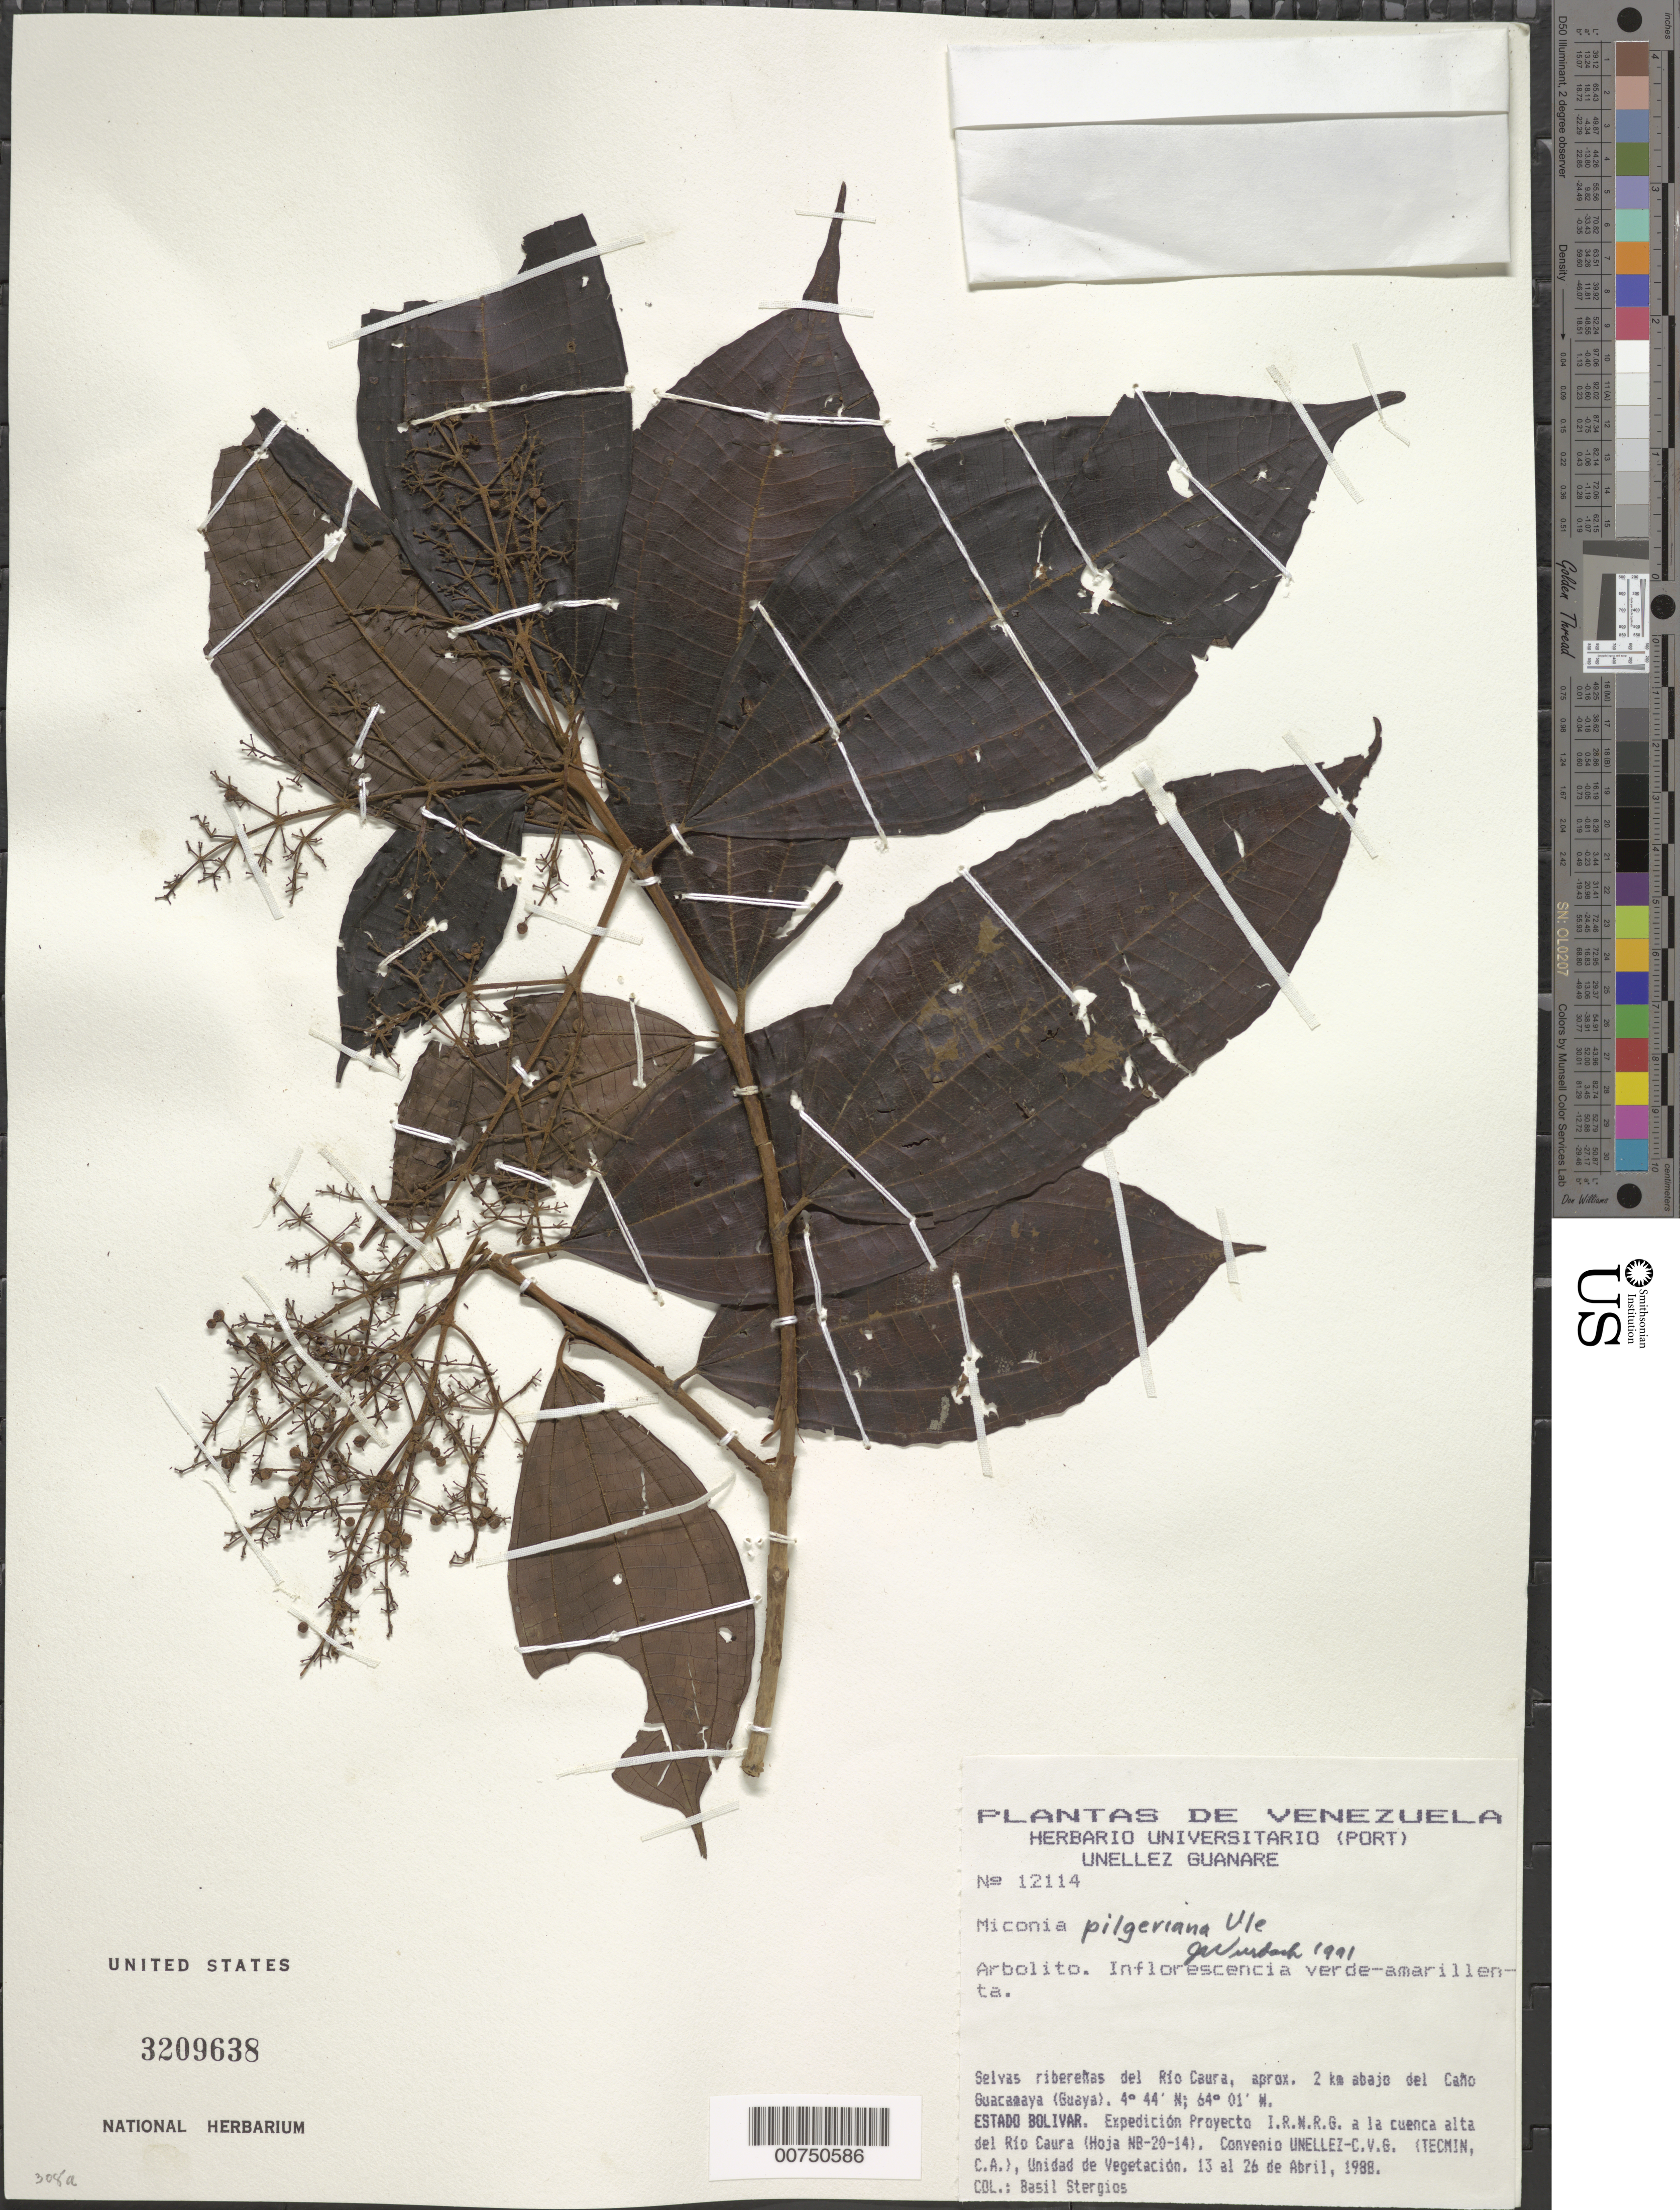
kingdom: Plantae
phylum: Tracheophyta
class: Magnoliopsida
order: Myrtales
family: Melastomataceae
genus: Miconia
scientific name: Miconia pilgeriana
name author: Ule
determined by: Wurdack, John J., (US), US (UNITED STATES)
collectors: B. G. Stergios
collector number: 12114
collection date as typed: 13-Apr-88 to 26-Apr-88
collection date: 1988-04-13/1988-04-26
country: Venezuela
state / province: Bolívar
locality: Río Caura, 2 km del Caño Guacamaya (Guaya)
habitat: Selvas riberenas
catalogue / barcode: US 3209638